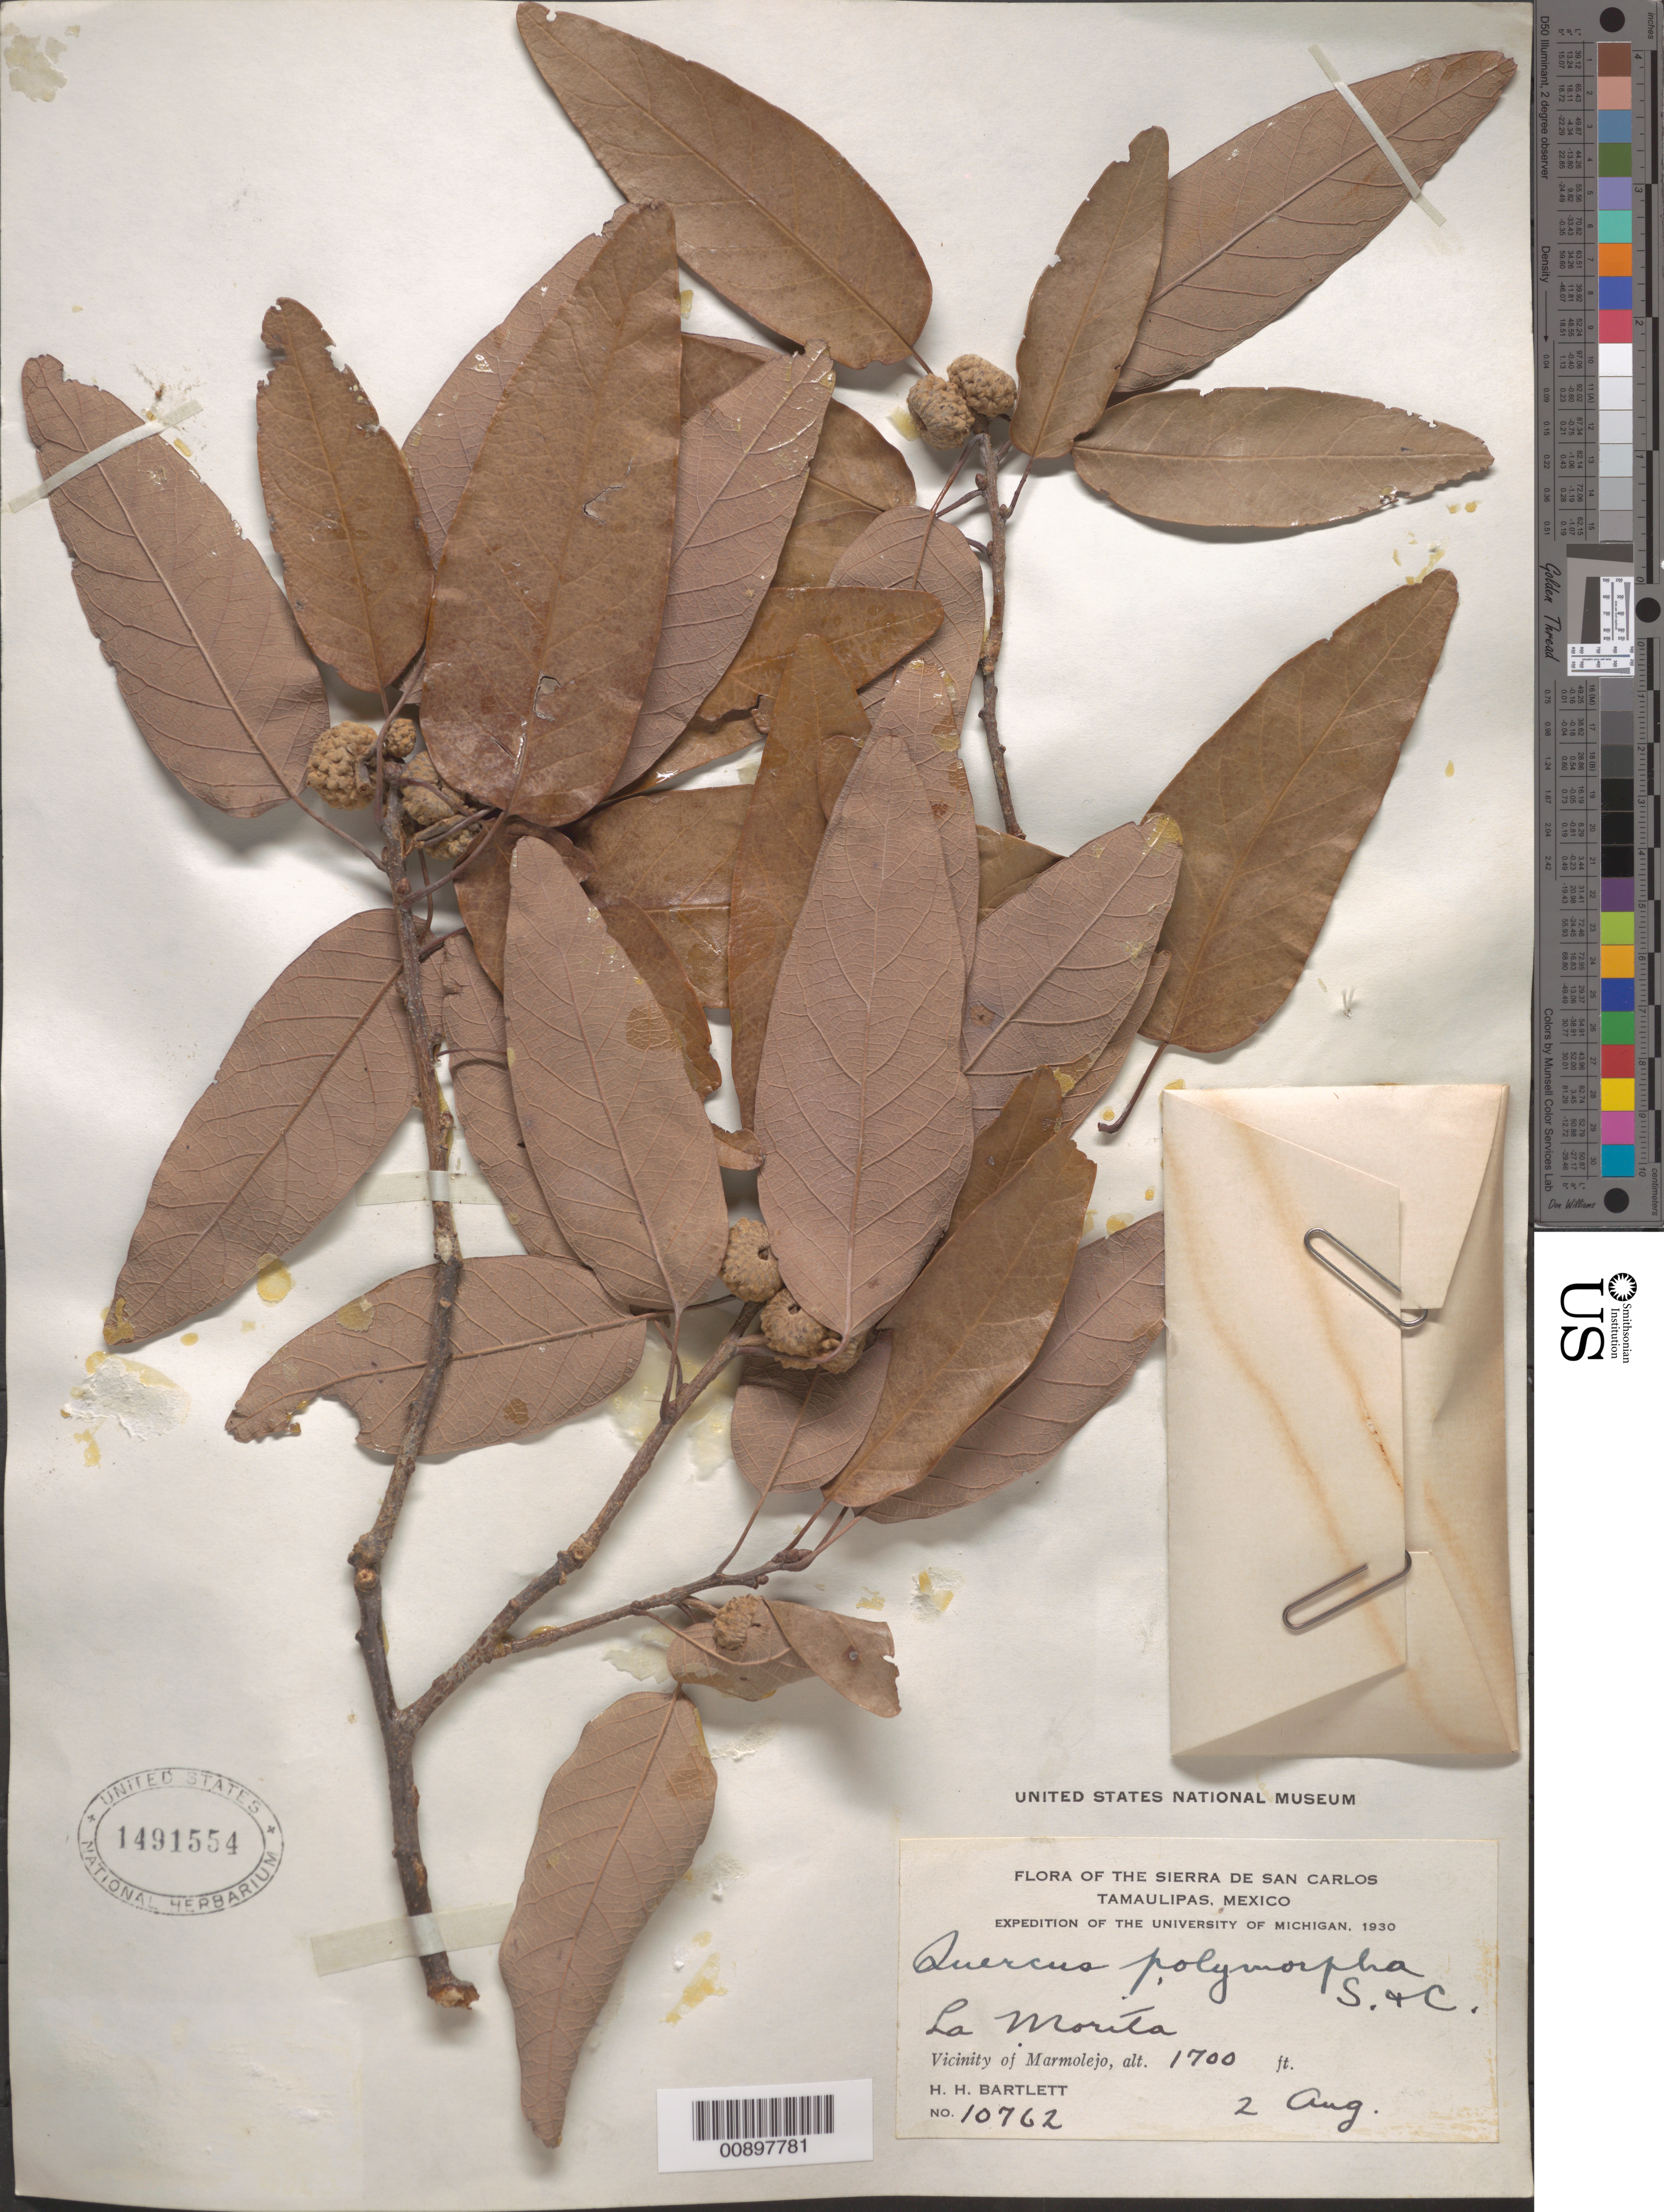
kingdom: Plantae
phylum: Tracheophyta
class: Magnoliopsida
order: Fagales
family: Fagaceae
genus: Quercus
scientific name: Quercus polymorpha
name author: Schltdl. & Cham.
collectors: H. H. Bartlett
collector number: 10762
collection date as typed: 02 Aug 1930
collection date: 1930-08-02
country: Mexico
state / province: Tamaulipas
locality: La Morita. Vicinity of Marmolejo. Sierra de San Carlos, Tamaulipas.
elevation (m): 518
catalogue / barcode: US 1491554